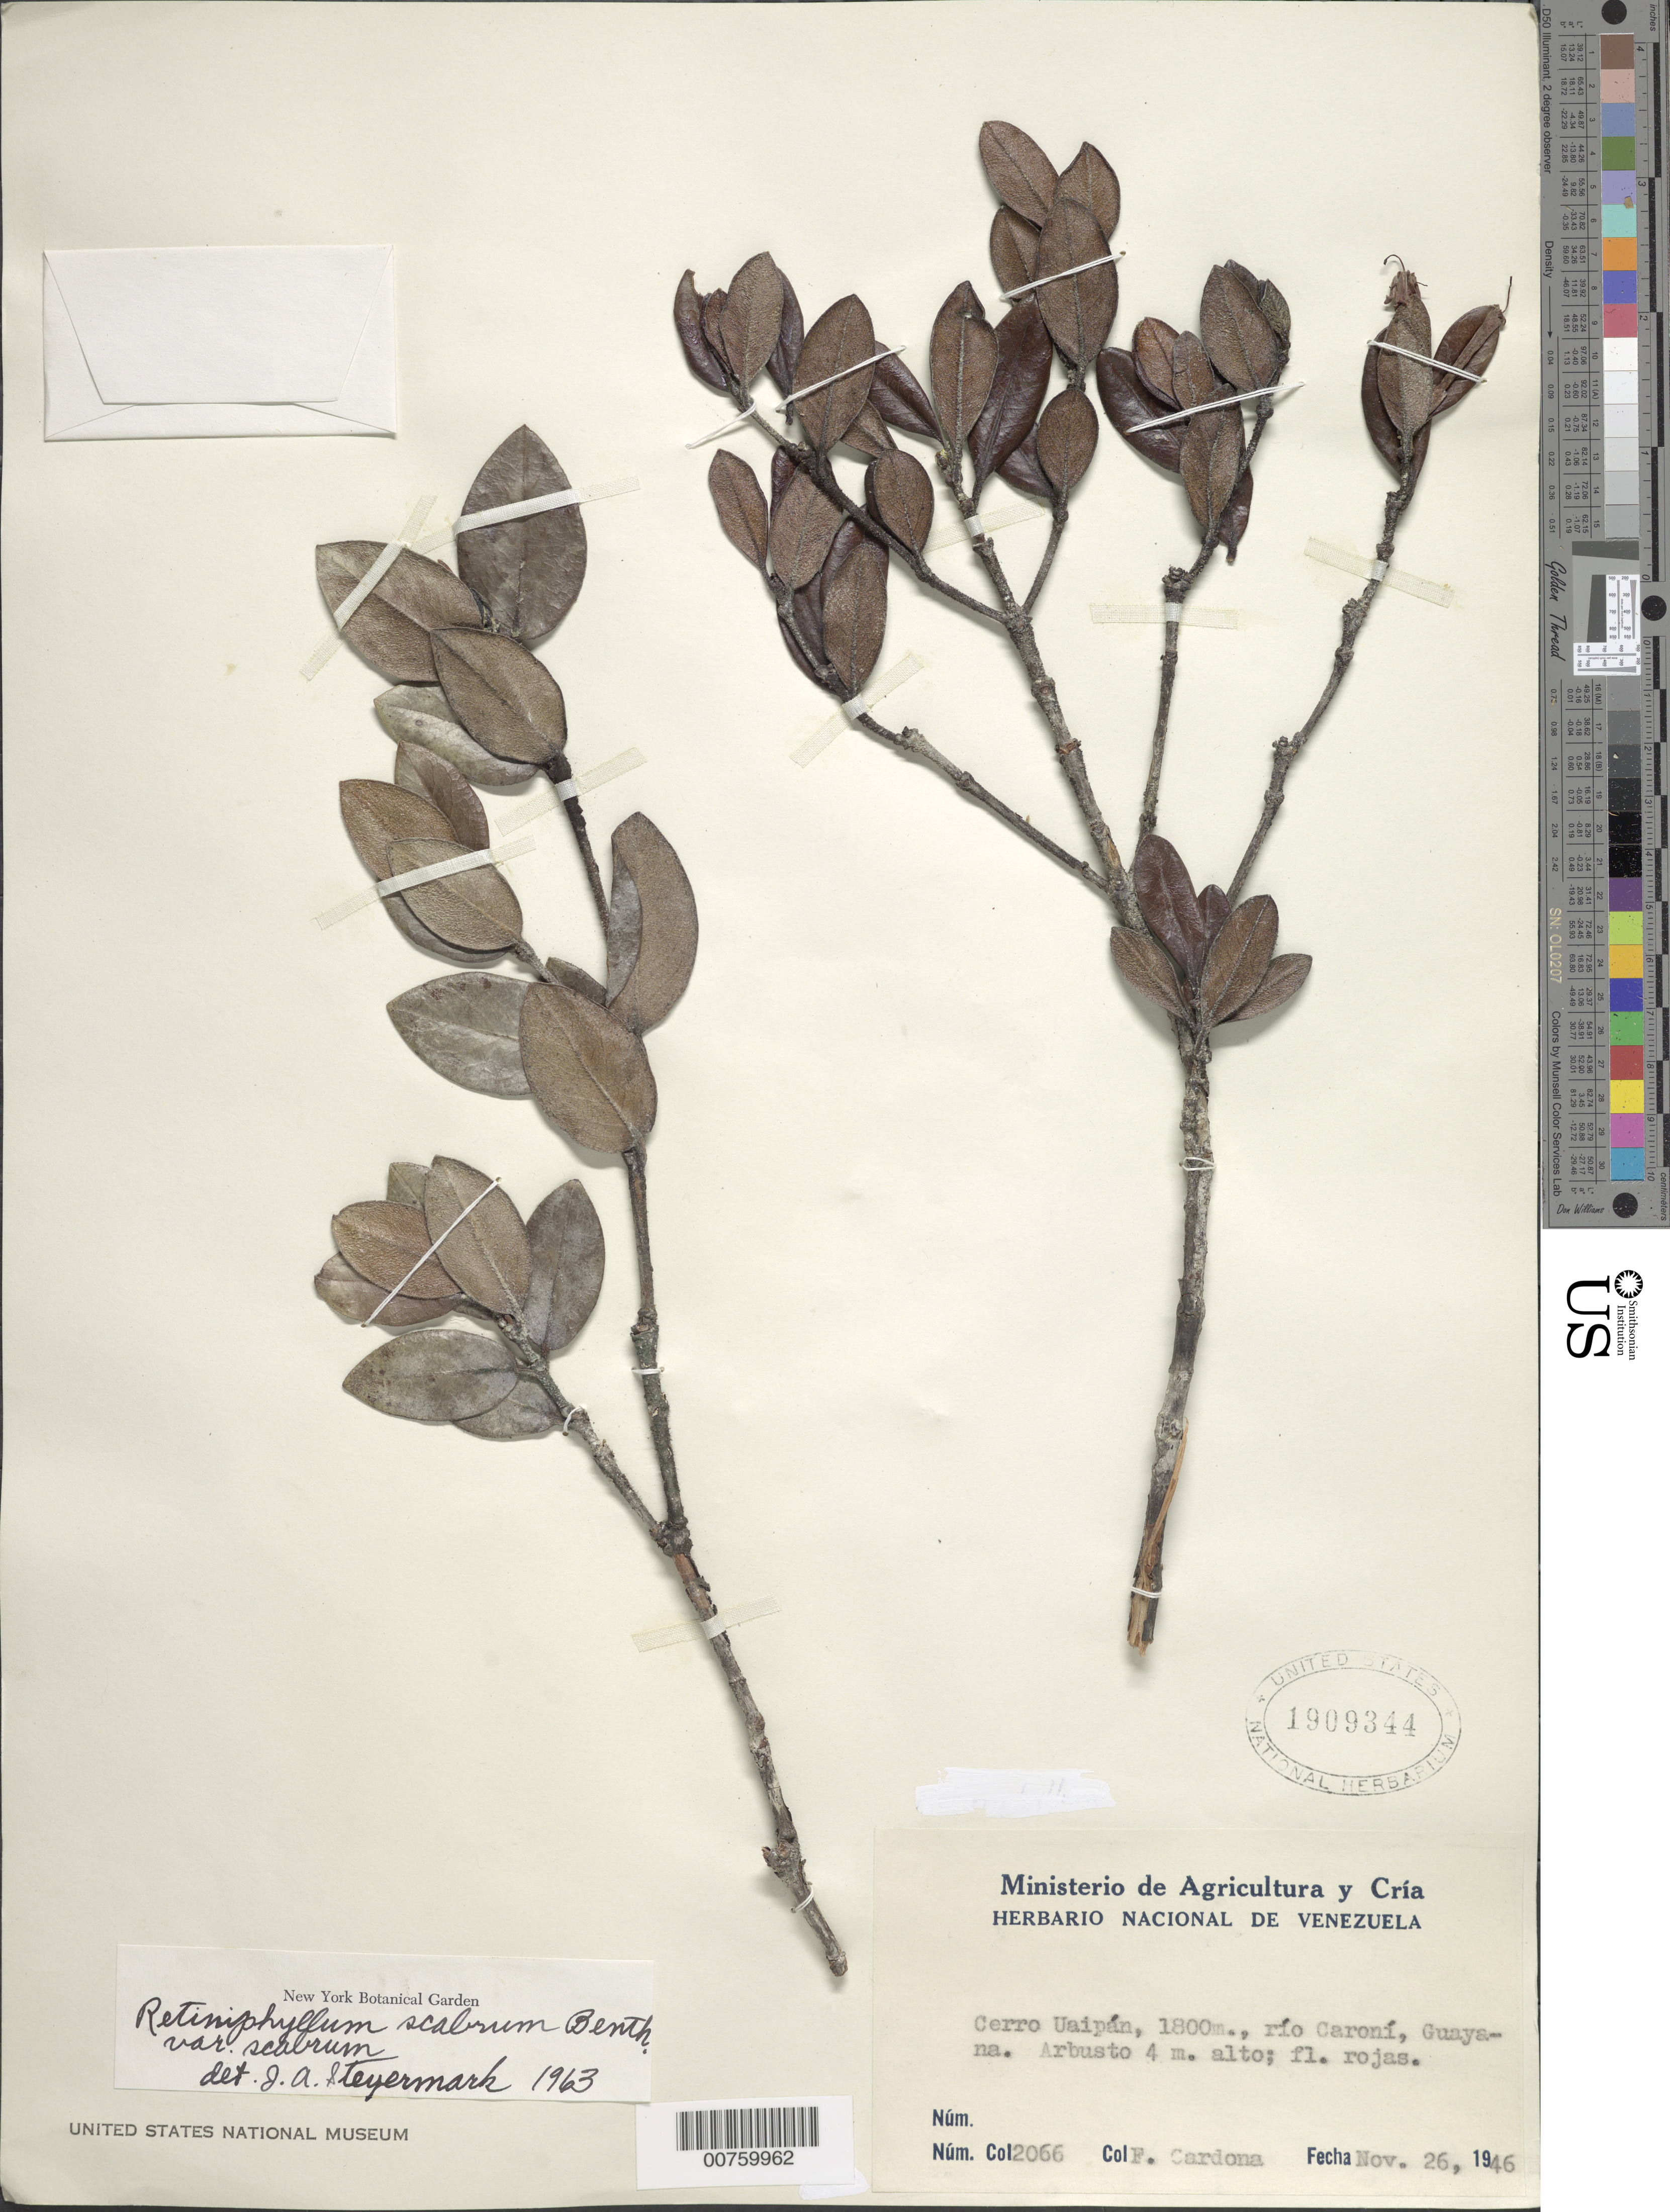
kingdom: Plantae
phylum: Tracheophyta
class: Magnoliopsida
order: Gentianales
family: Rubiaceae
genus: Retiniphyllum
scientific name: Retiniphyllum scabrum var. scabrum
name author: Benth.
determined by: Steyermark, Julian A., (VEN)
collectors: F. Cardona Puig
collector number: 2066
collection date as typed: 26-Nov-46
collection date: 1946-11-26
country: Venezuela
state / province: Bolívar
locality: Cerro Uaipán, Río Caroní; Guayana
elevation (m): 1800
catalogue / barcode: US 1909344